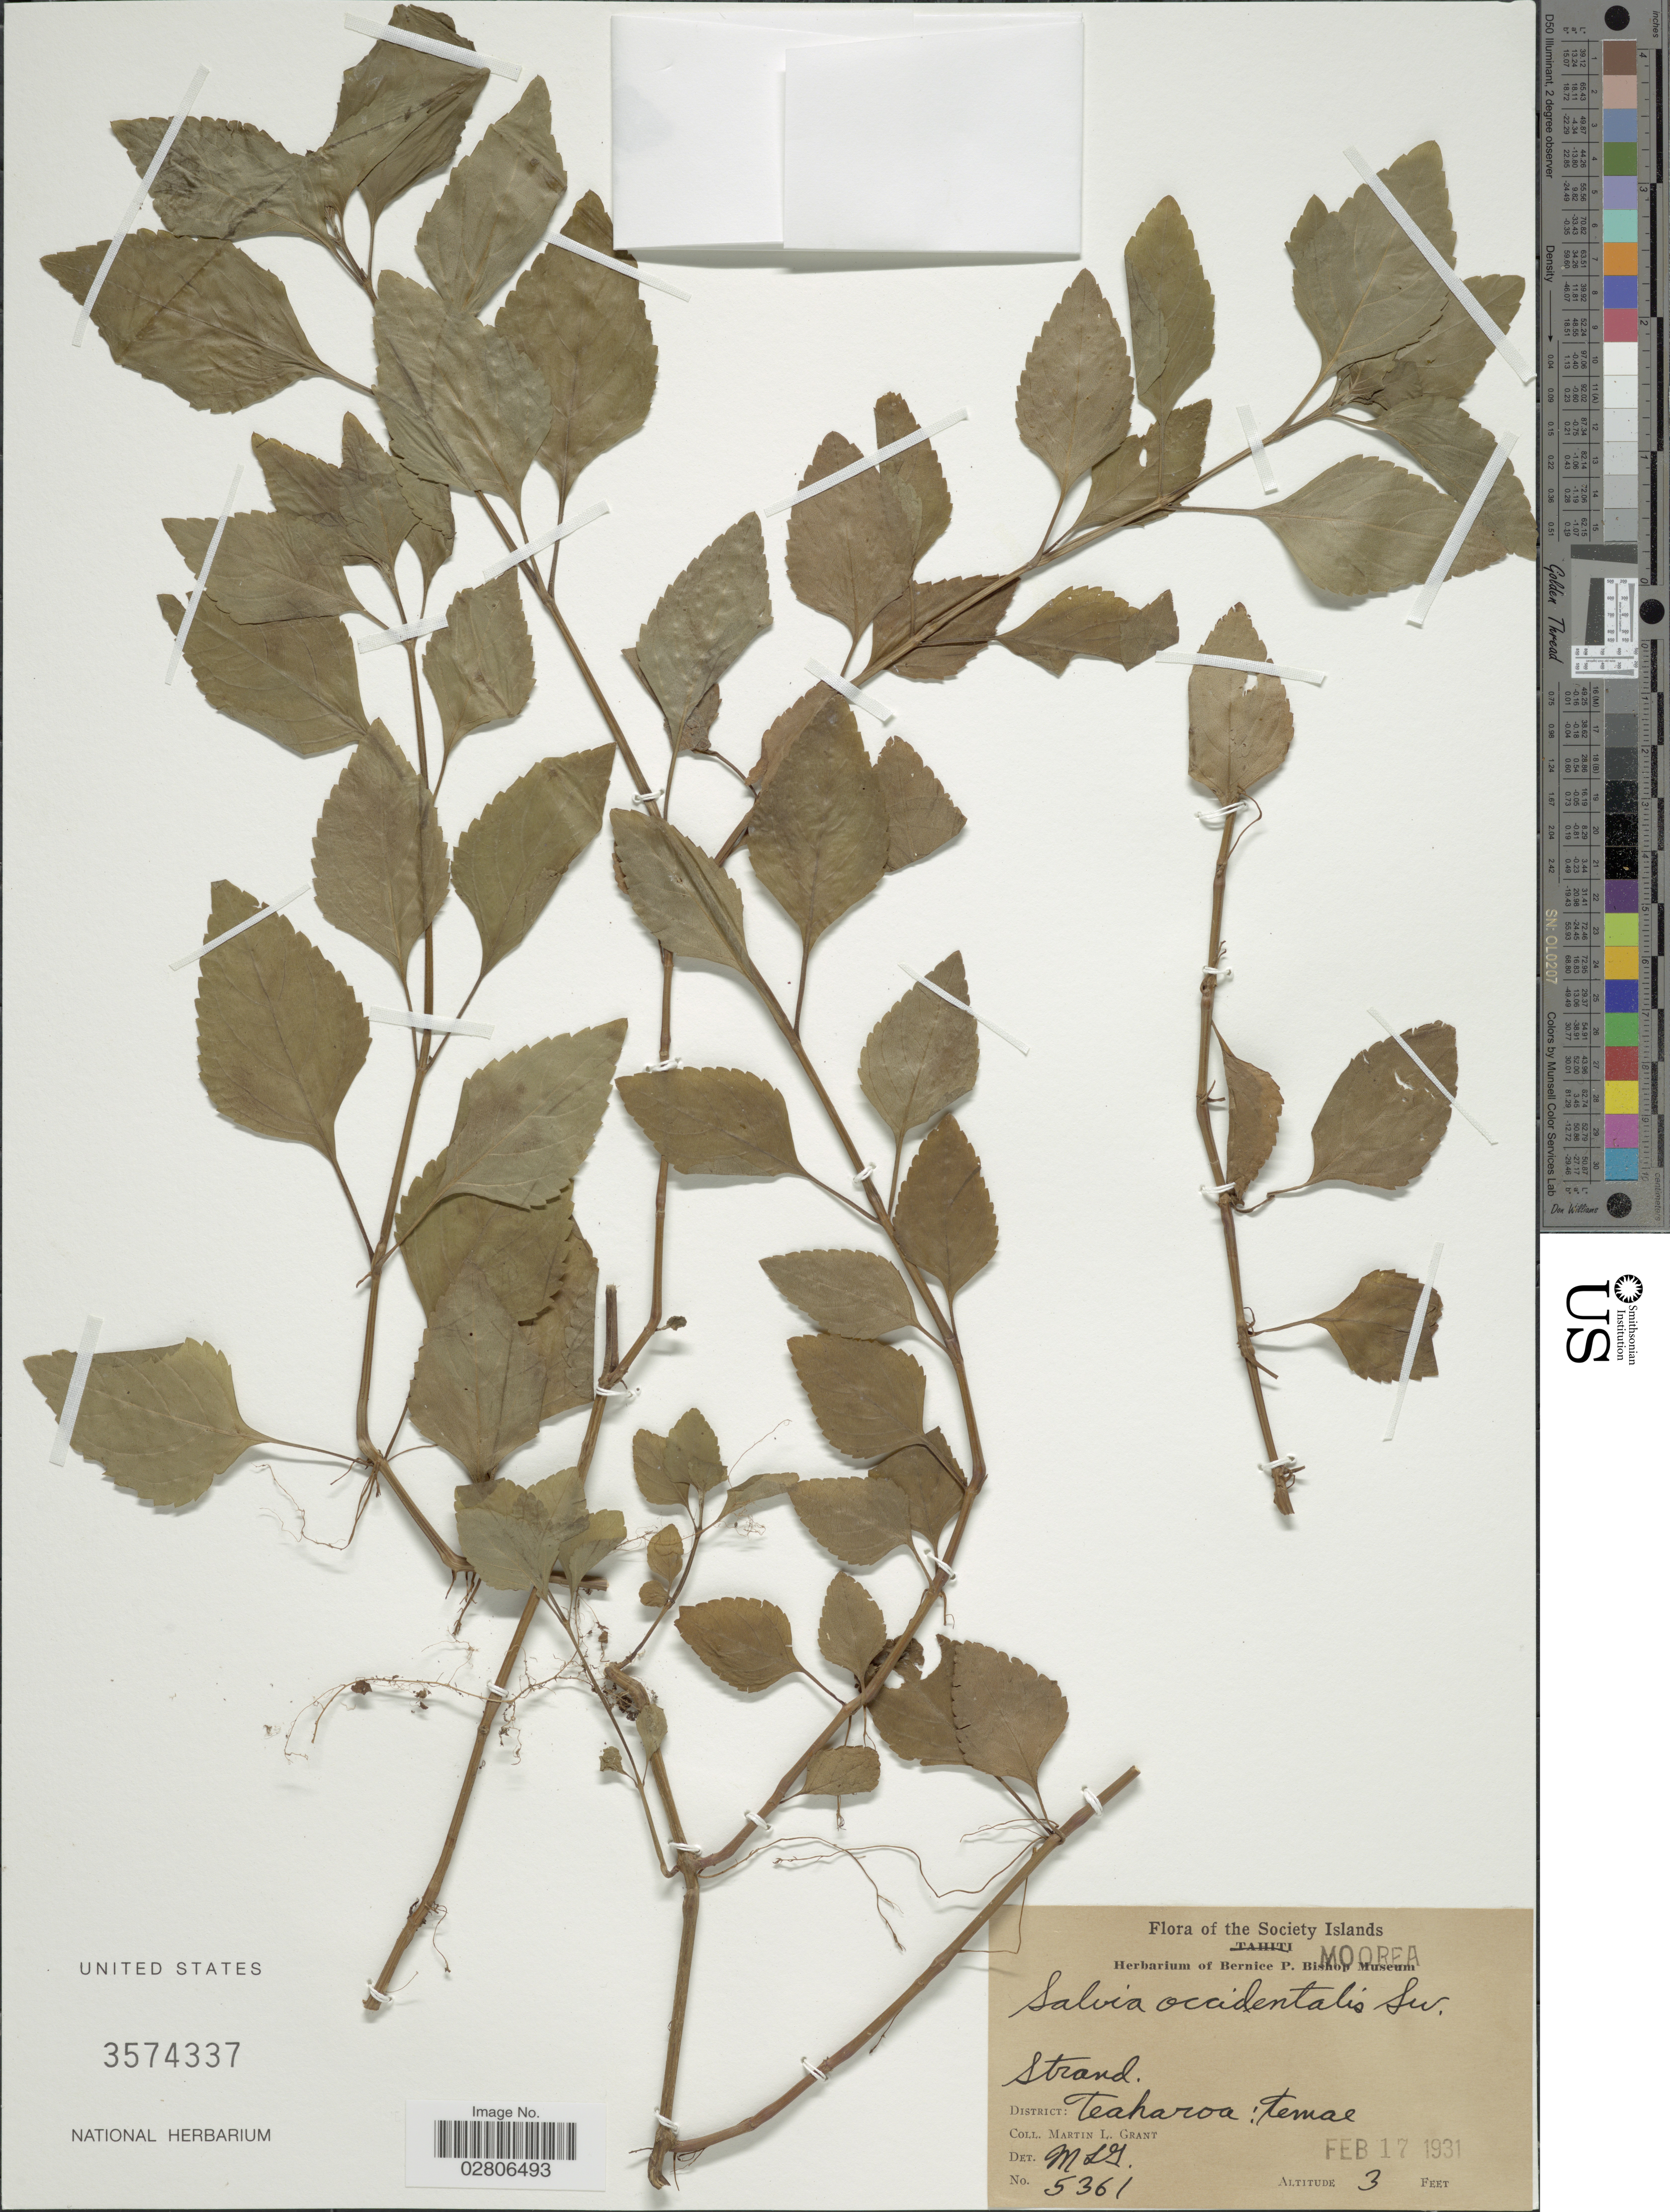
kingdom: Plantae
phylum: Tracheophyta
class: Magnoliopsida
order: Lamiales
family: Lamiaceae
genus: Salvia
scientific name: Salvia occidentalis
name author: Sw.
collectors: M. L. Grant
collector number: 5361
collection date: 1931-02-17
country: French Polynesia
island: Moorea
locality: Society Islands. District Teaharoa: temae [interpreted].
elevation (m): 1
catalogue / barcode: US 3574337